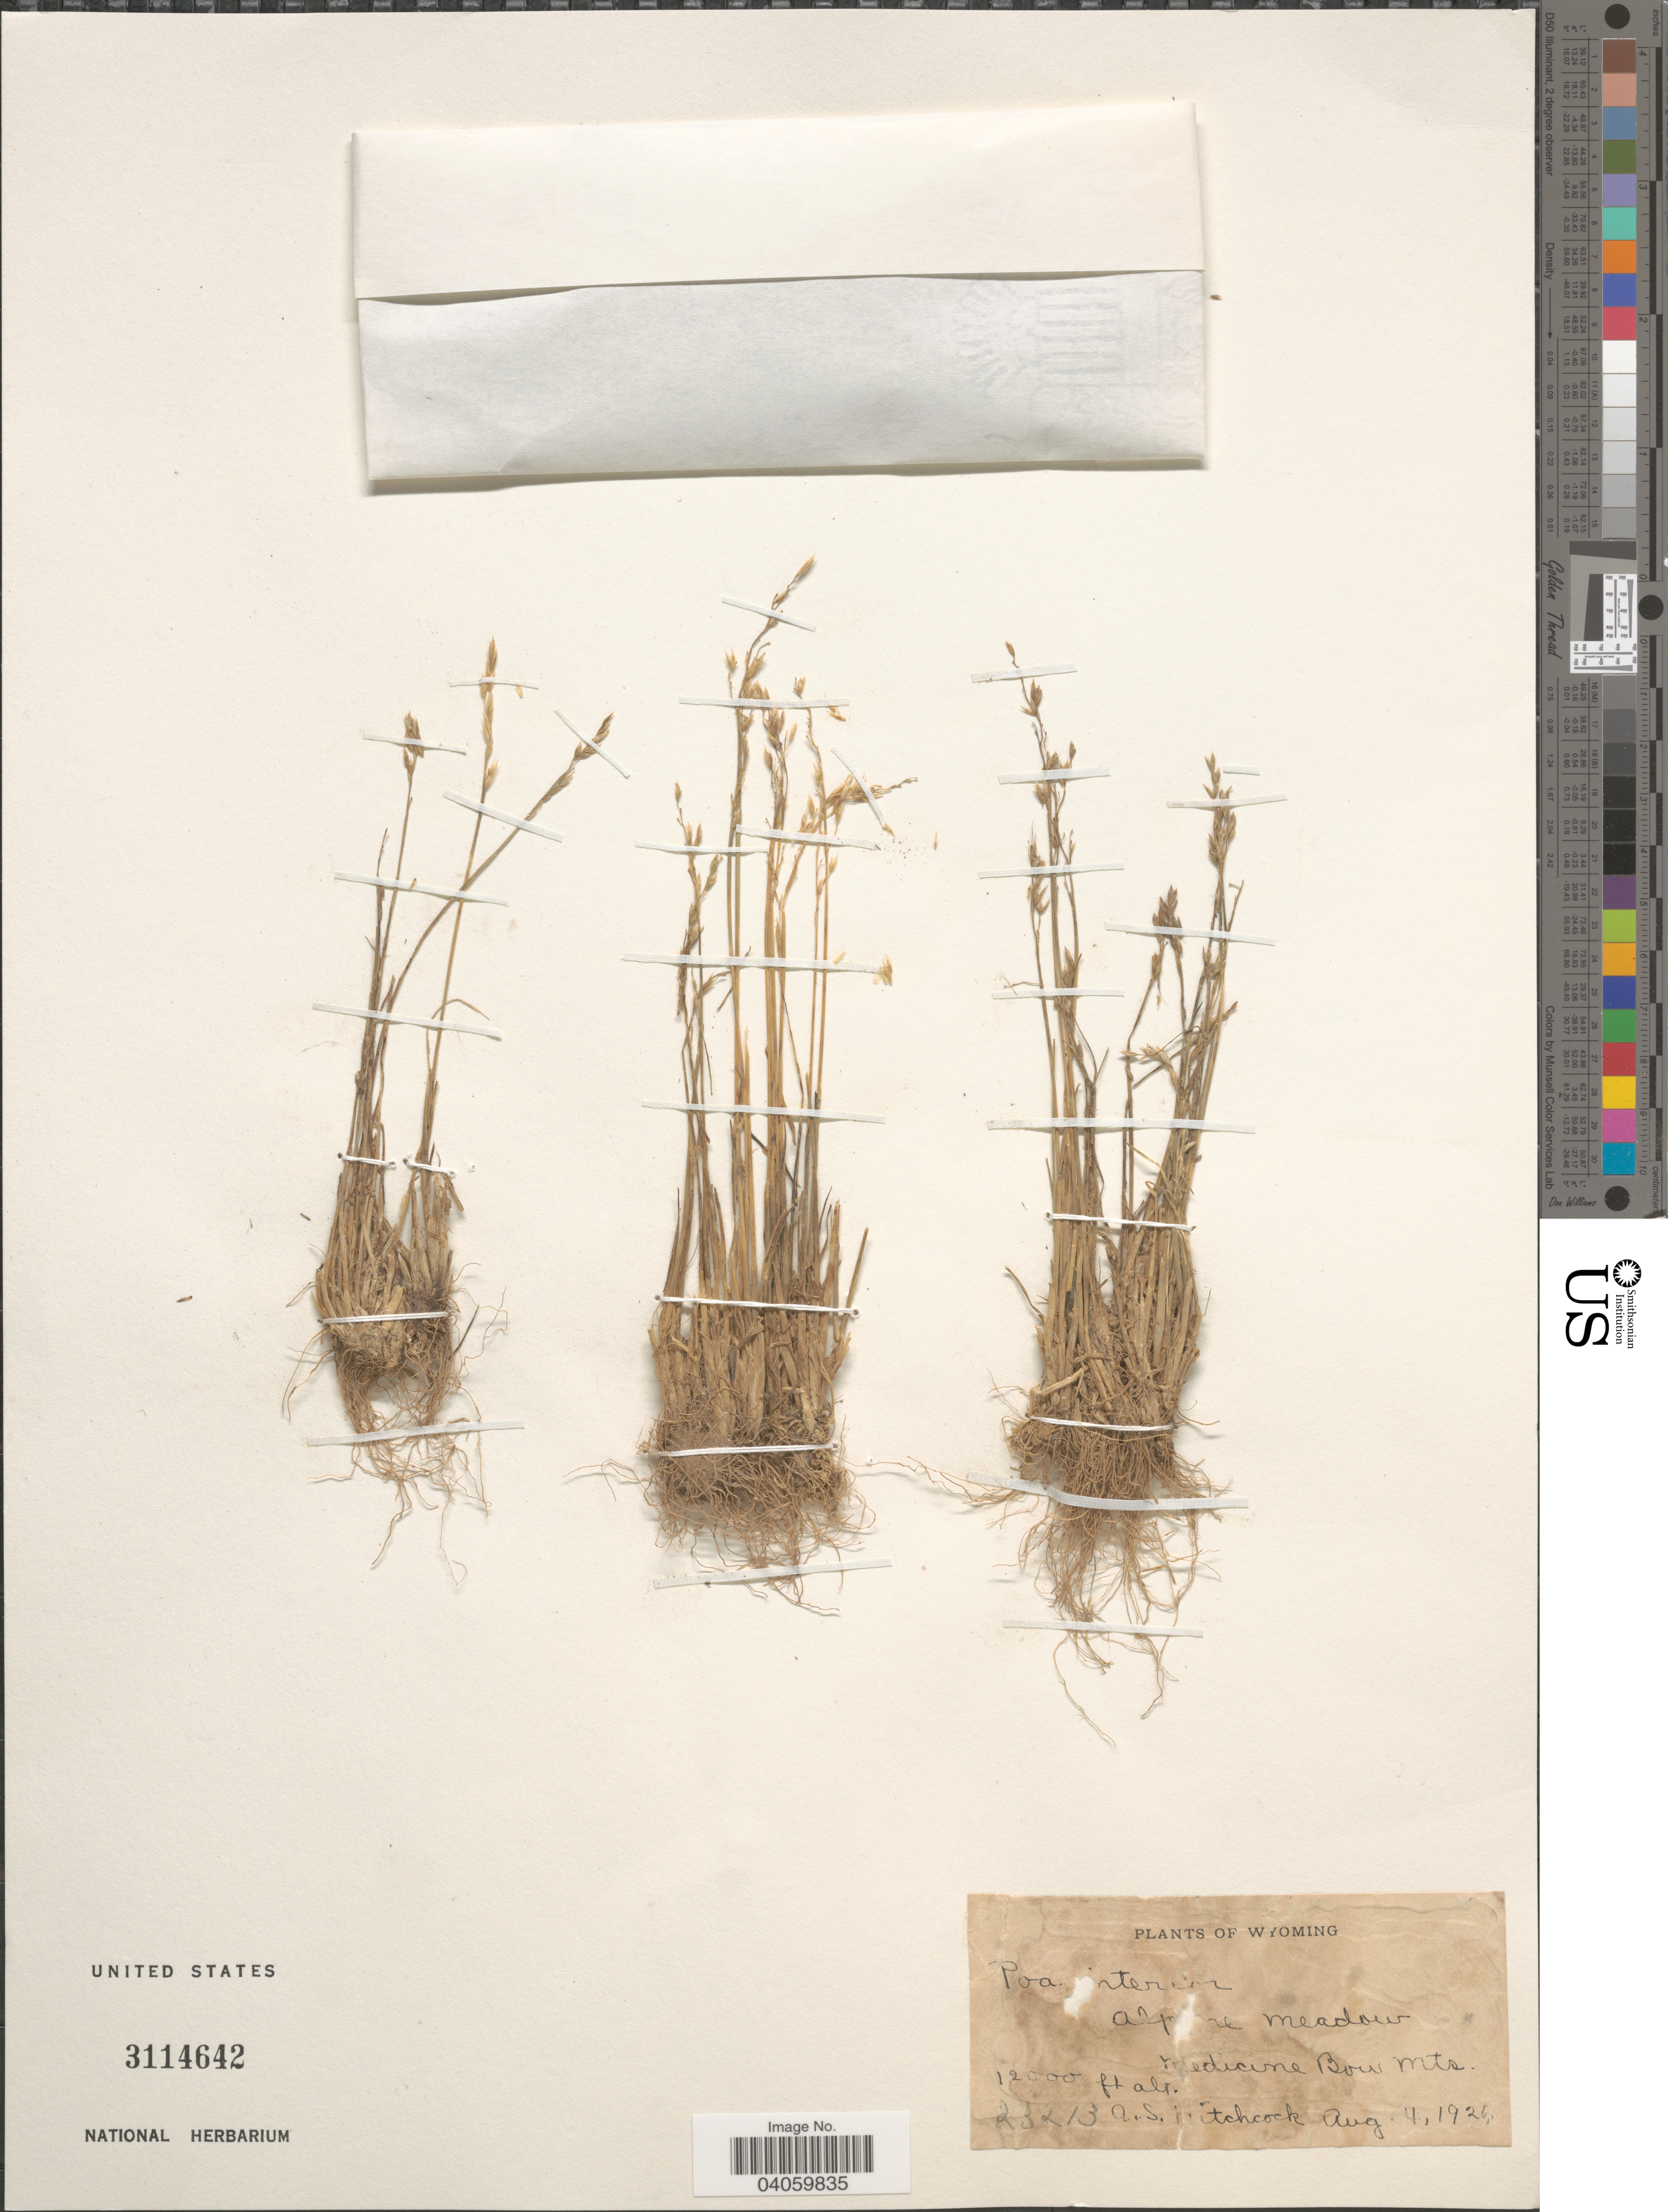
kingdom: Plantae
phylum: Tracheophyta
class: Liliopsida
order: Poales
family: Poaceae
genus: Poa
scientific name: Poa interior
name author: Rydb.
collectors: A. S. Hitchcock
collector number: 23213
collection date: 1926-08-04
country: United States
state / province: Wyoming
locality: Medicine Bow Mts.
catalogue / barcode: US 3114642